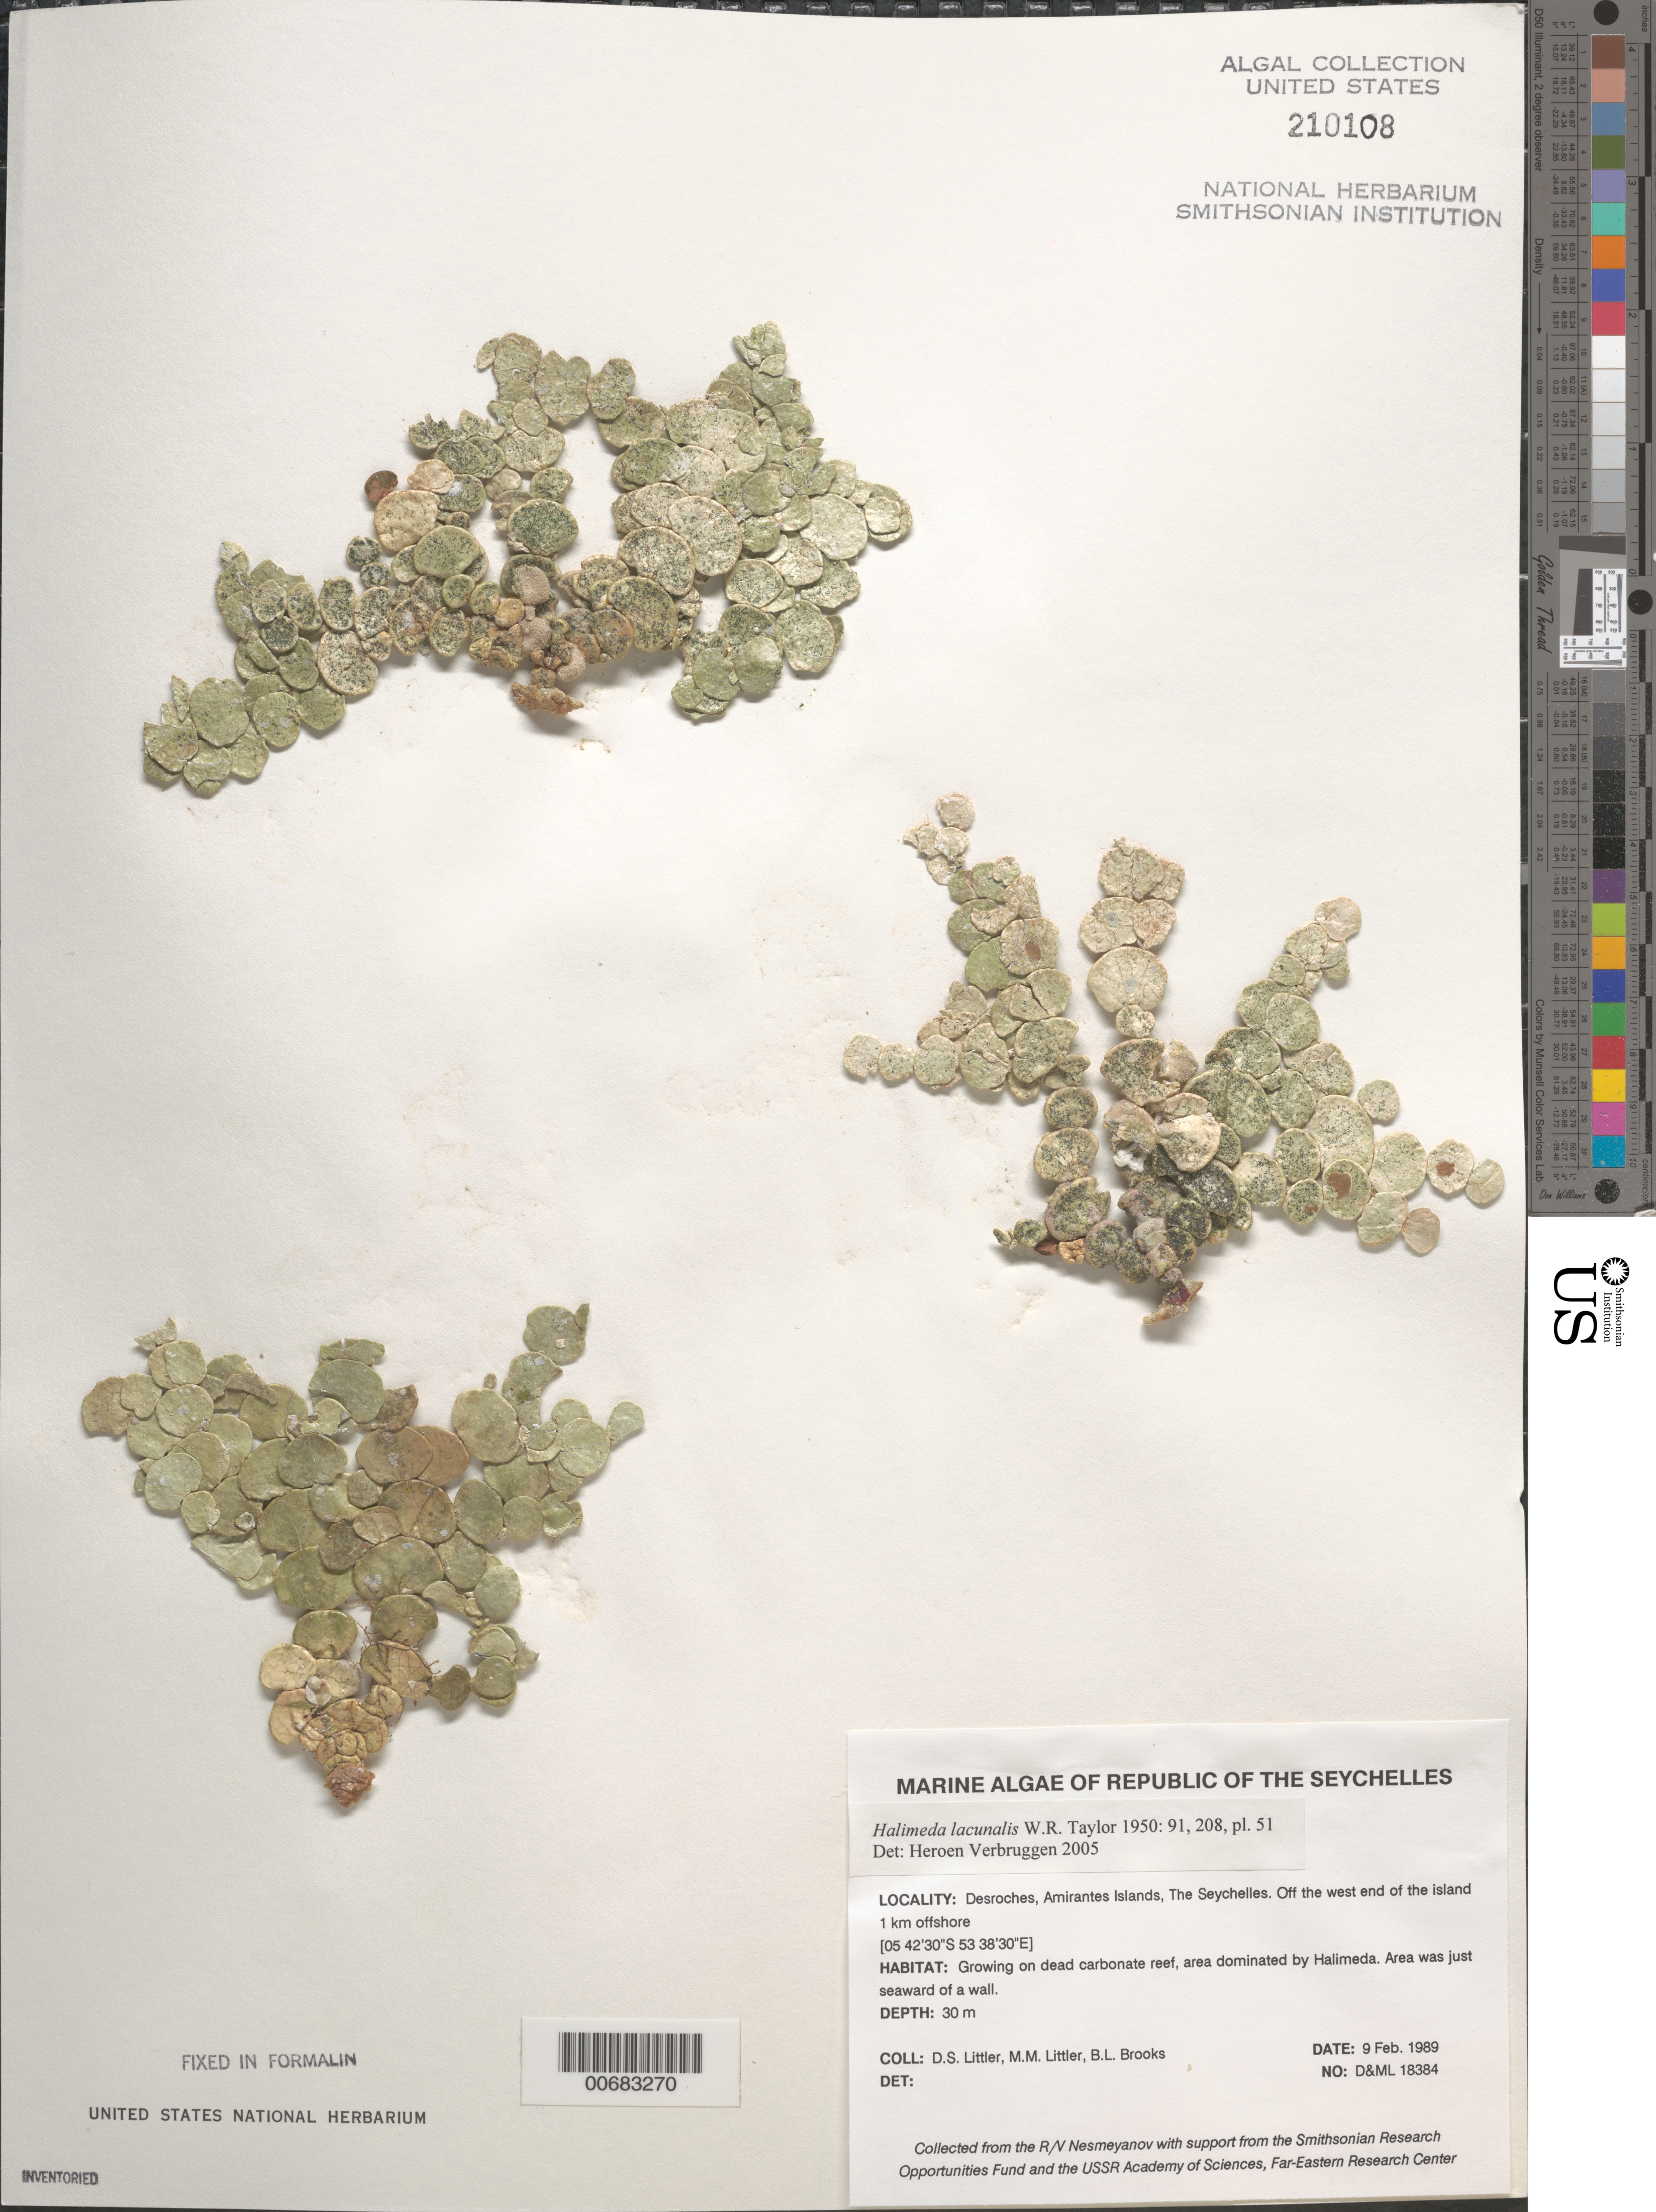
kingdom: Plantae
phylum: Chlorophyta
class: Ulvophyceae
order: Bryopsidales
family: Halimedaceae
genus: Halimeda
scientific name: Halimeda lacunalis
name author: W.R. Taylor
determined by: Verbruggen, H.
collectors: D. S. Littler, M. M. Littler & B. Brooks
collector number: D&ML 18384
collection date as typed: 09 Feb 1989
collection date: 1989-02-09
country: Seychelles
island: Desroches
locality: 1 km off west end of island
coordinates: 05 42'30"S, 53 38'30"E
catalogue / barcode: US 210108